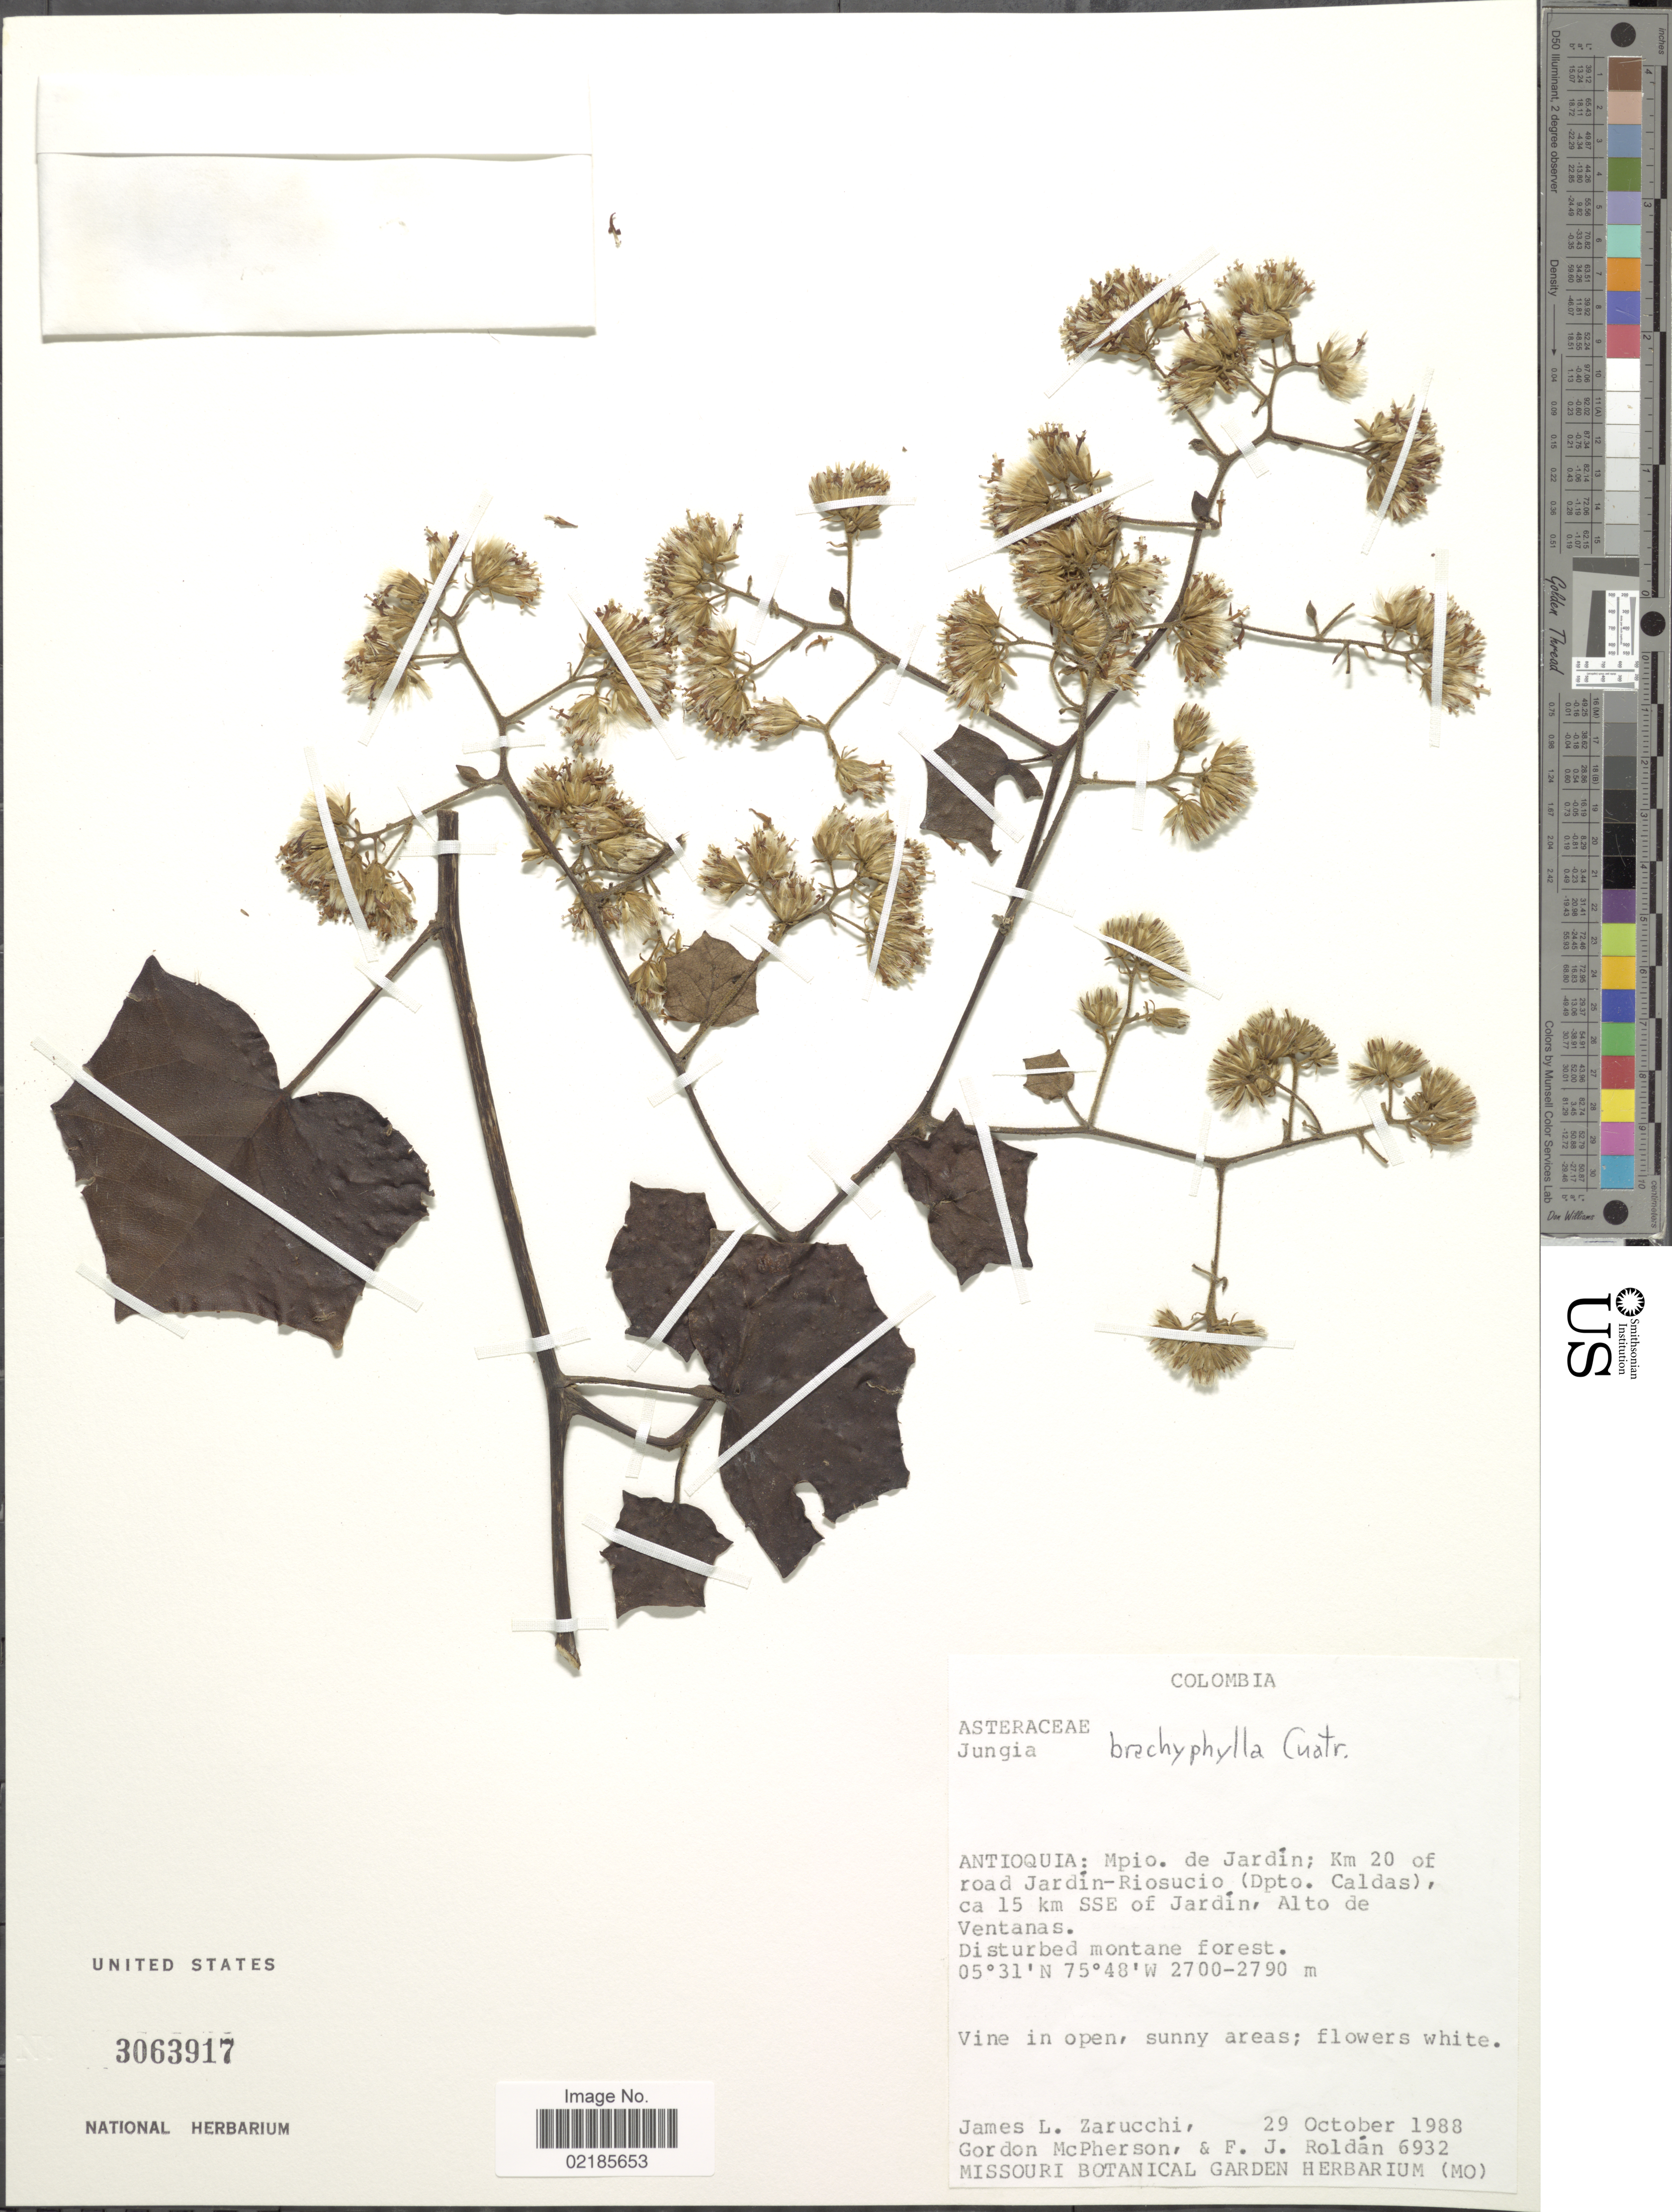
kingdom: Plantae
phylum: Tracheophyta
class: Magnoliopsida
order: Asterales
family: Asteraceae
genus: Jungia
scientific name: Jungia brachyphylla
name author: Cuatrec.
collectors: J. L. Zarucchi, G. D. McPherson & F. J. Roldán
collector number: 6932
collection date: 1988-10-29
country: Colombia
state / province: Antioquia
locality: Mpio. de Jardín; km 20 of road Jardín-Riosicio (Depto. Caldas), ca 15 km SSE of Jardín, Alto de Ventanas, disturbed montane forest, vine in open, sunny areas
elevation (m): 2700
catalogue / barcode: US 3063917